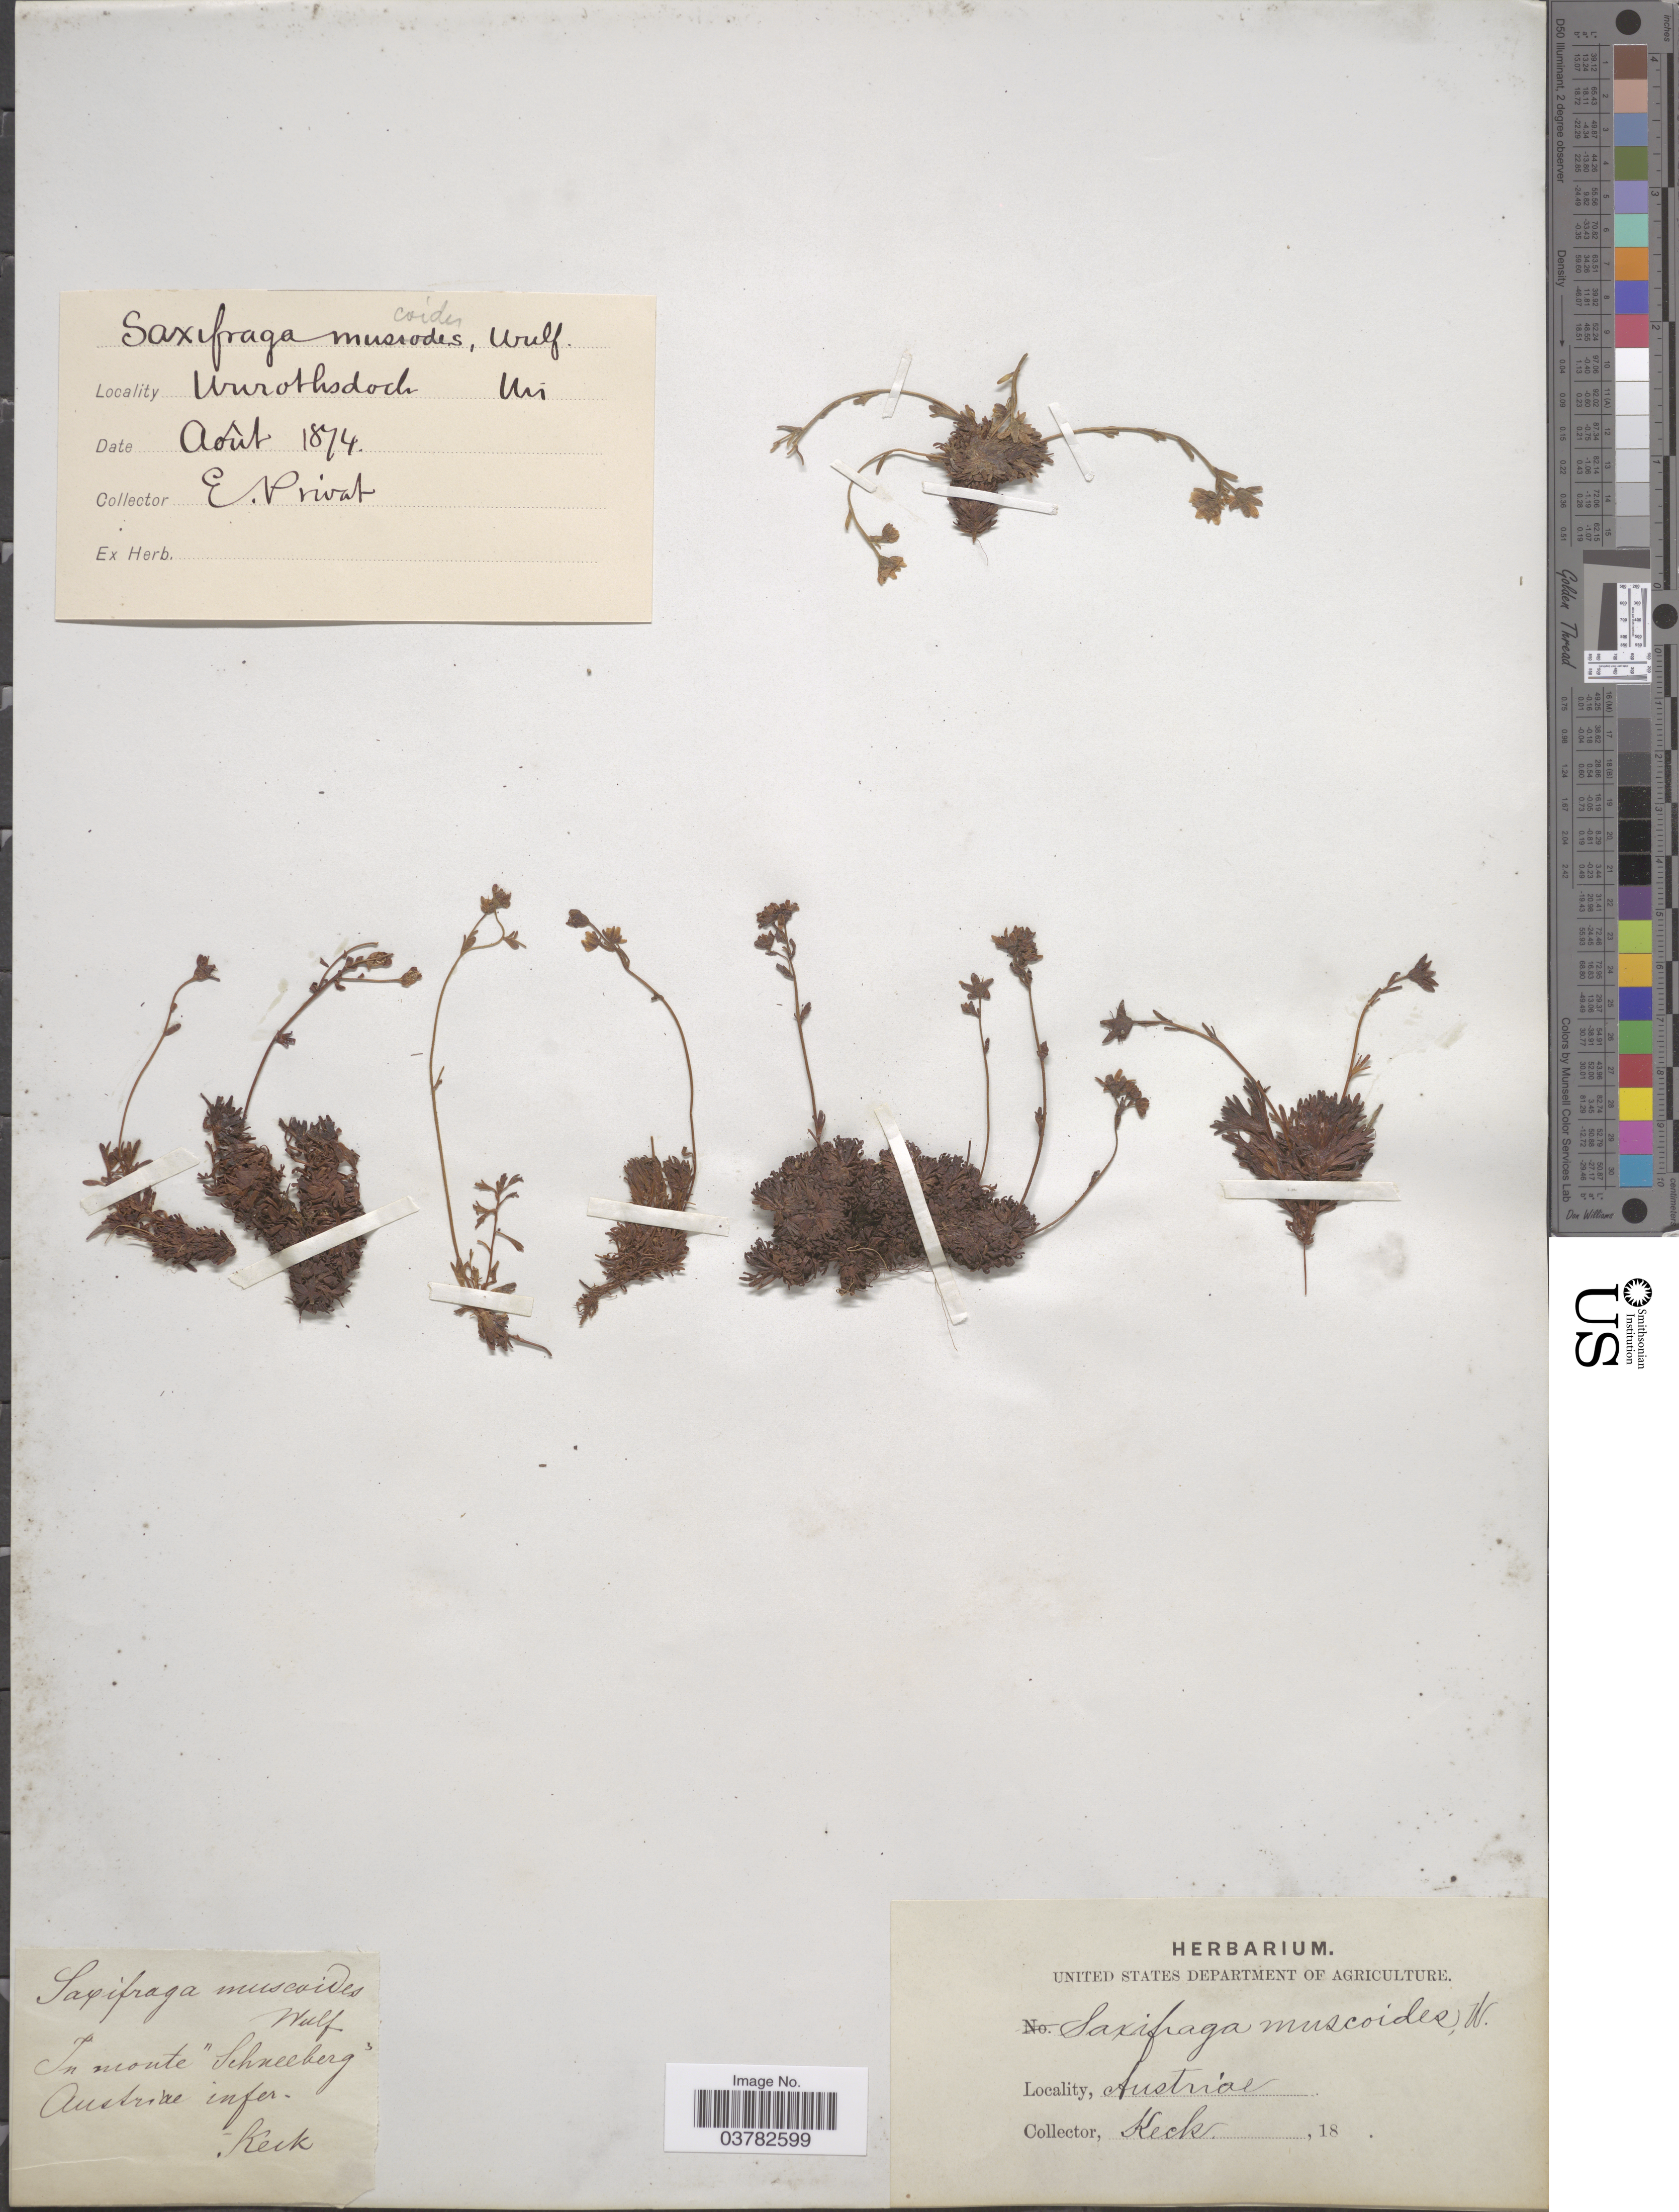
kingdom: Plantae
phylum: Tracheophyta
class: Magnoliopsida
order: Saxifragales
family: Saxifragaceae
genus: Saxifraga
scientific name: Saxifraga muscoides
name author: All.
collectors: -- Keck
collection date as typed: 18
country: Austria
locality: In monte "Schneeberg". Austriae infer.